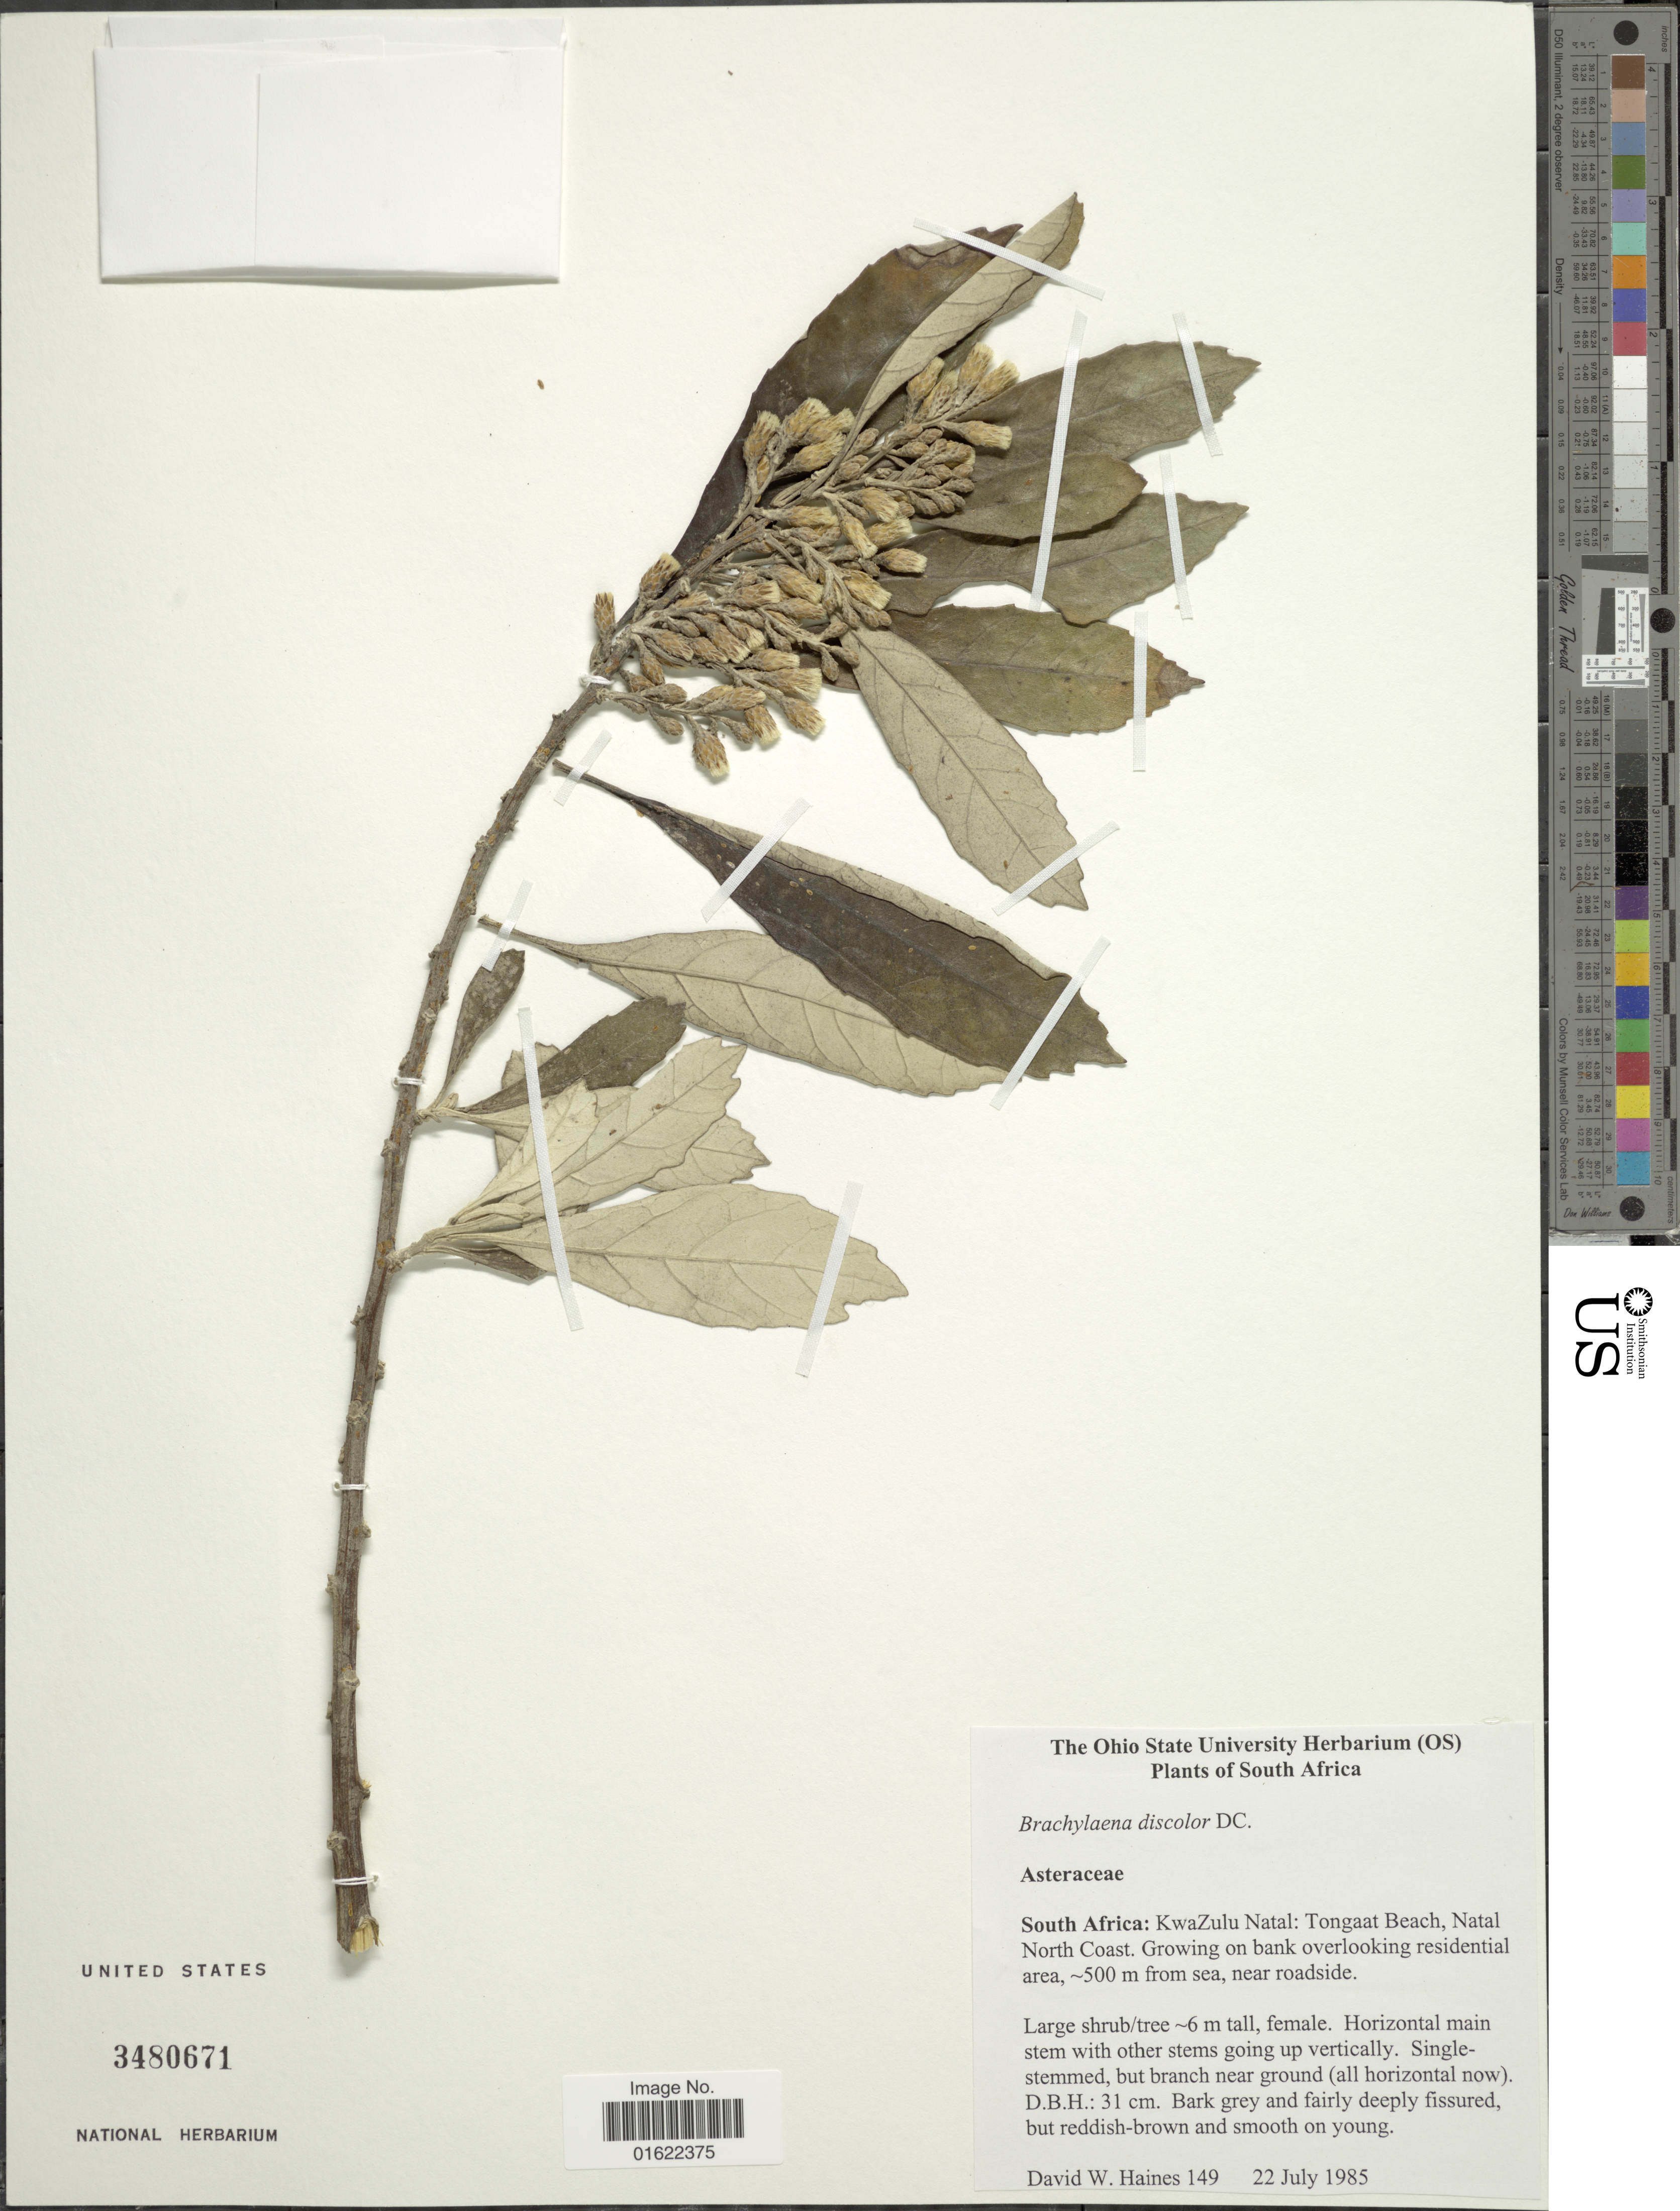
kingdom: Plantae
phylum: Tracheophyta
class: Magnoliopsida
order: Asterales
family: Asteraceae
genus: Brachylaena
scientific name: Brachylaena discolor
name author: DC.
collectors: D. Haines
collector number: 149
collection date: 1985-07-22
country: South Africa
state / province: KwaZulu-Natal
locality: Tongaat Beach, natal North Coast, Growing on bank overlooking residential area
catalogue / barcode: US 3480671